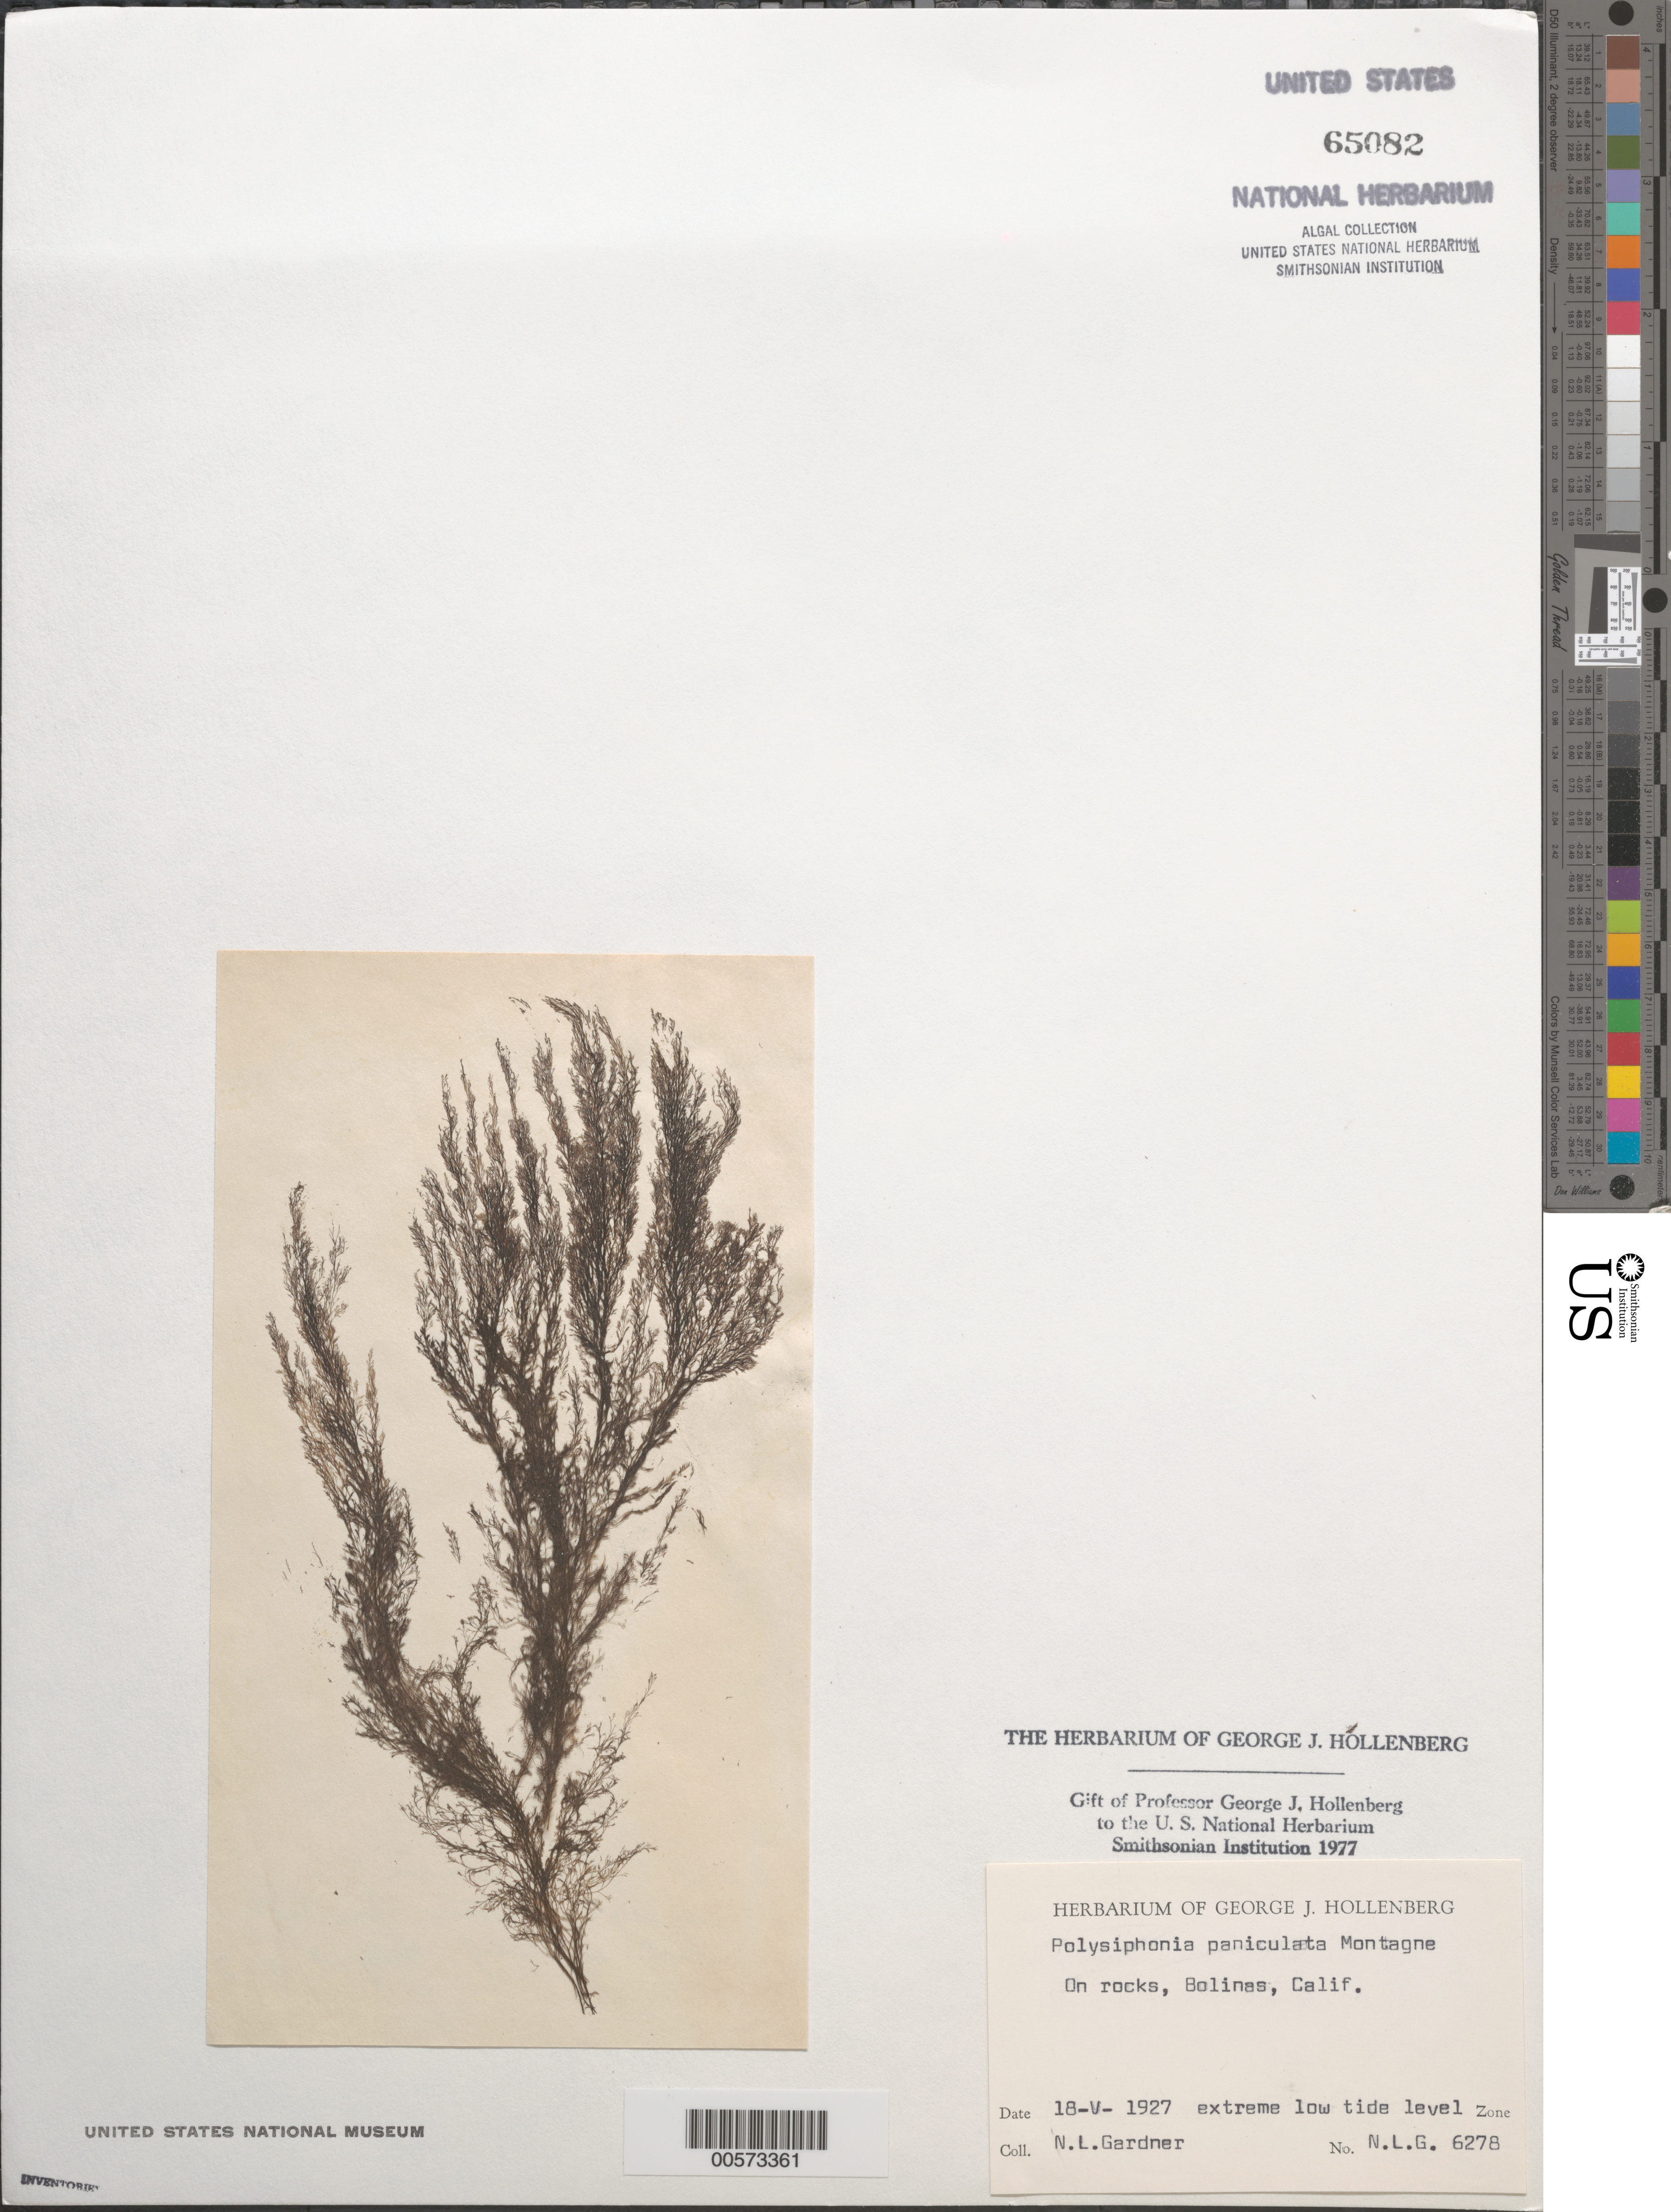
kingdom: Plantae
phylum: Rhodophyta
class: Florideophyceae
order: Ceramiales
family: Rhodomelaceae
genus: Eutrichosiphonia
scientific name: Eutrichosiphonia paniculata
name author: (Mont.) D.E.Bustamante & T.O. Cho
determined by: Algae name updating Project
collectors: N. Gardner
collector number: NLG 6278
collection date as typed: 18 May 1927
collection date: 1927-05-18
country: United States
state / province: California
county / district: Marin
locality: Bolinas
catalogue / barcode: US 65082